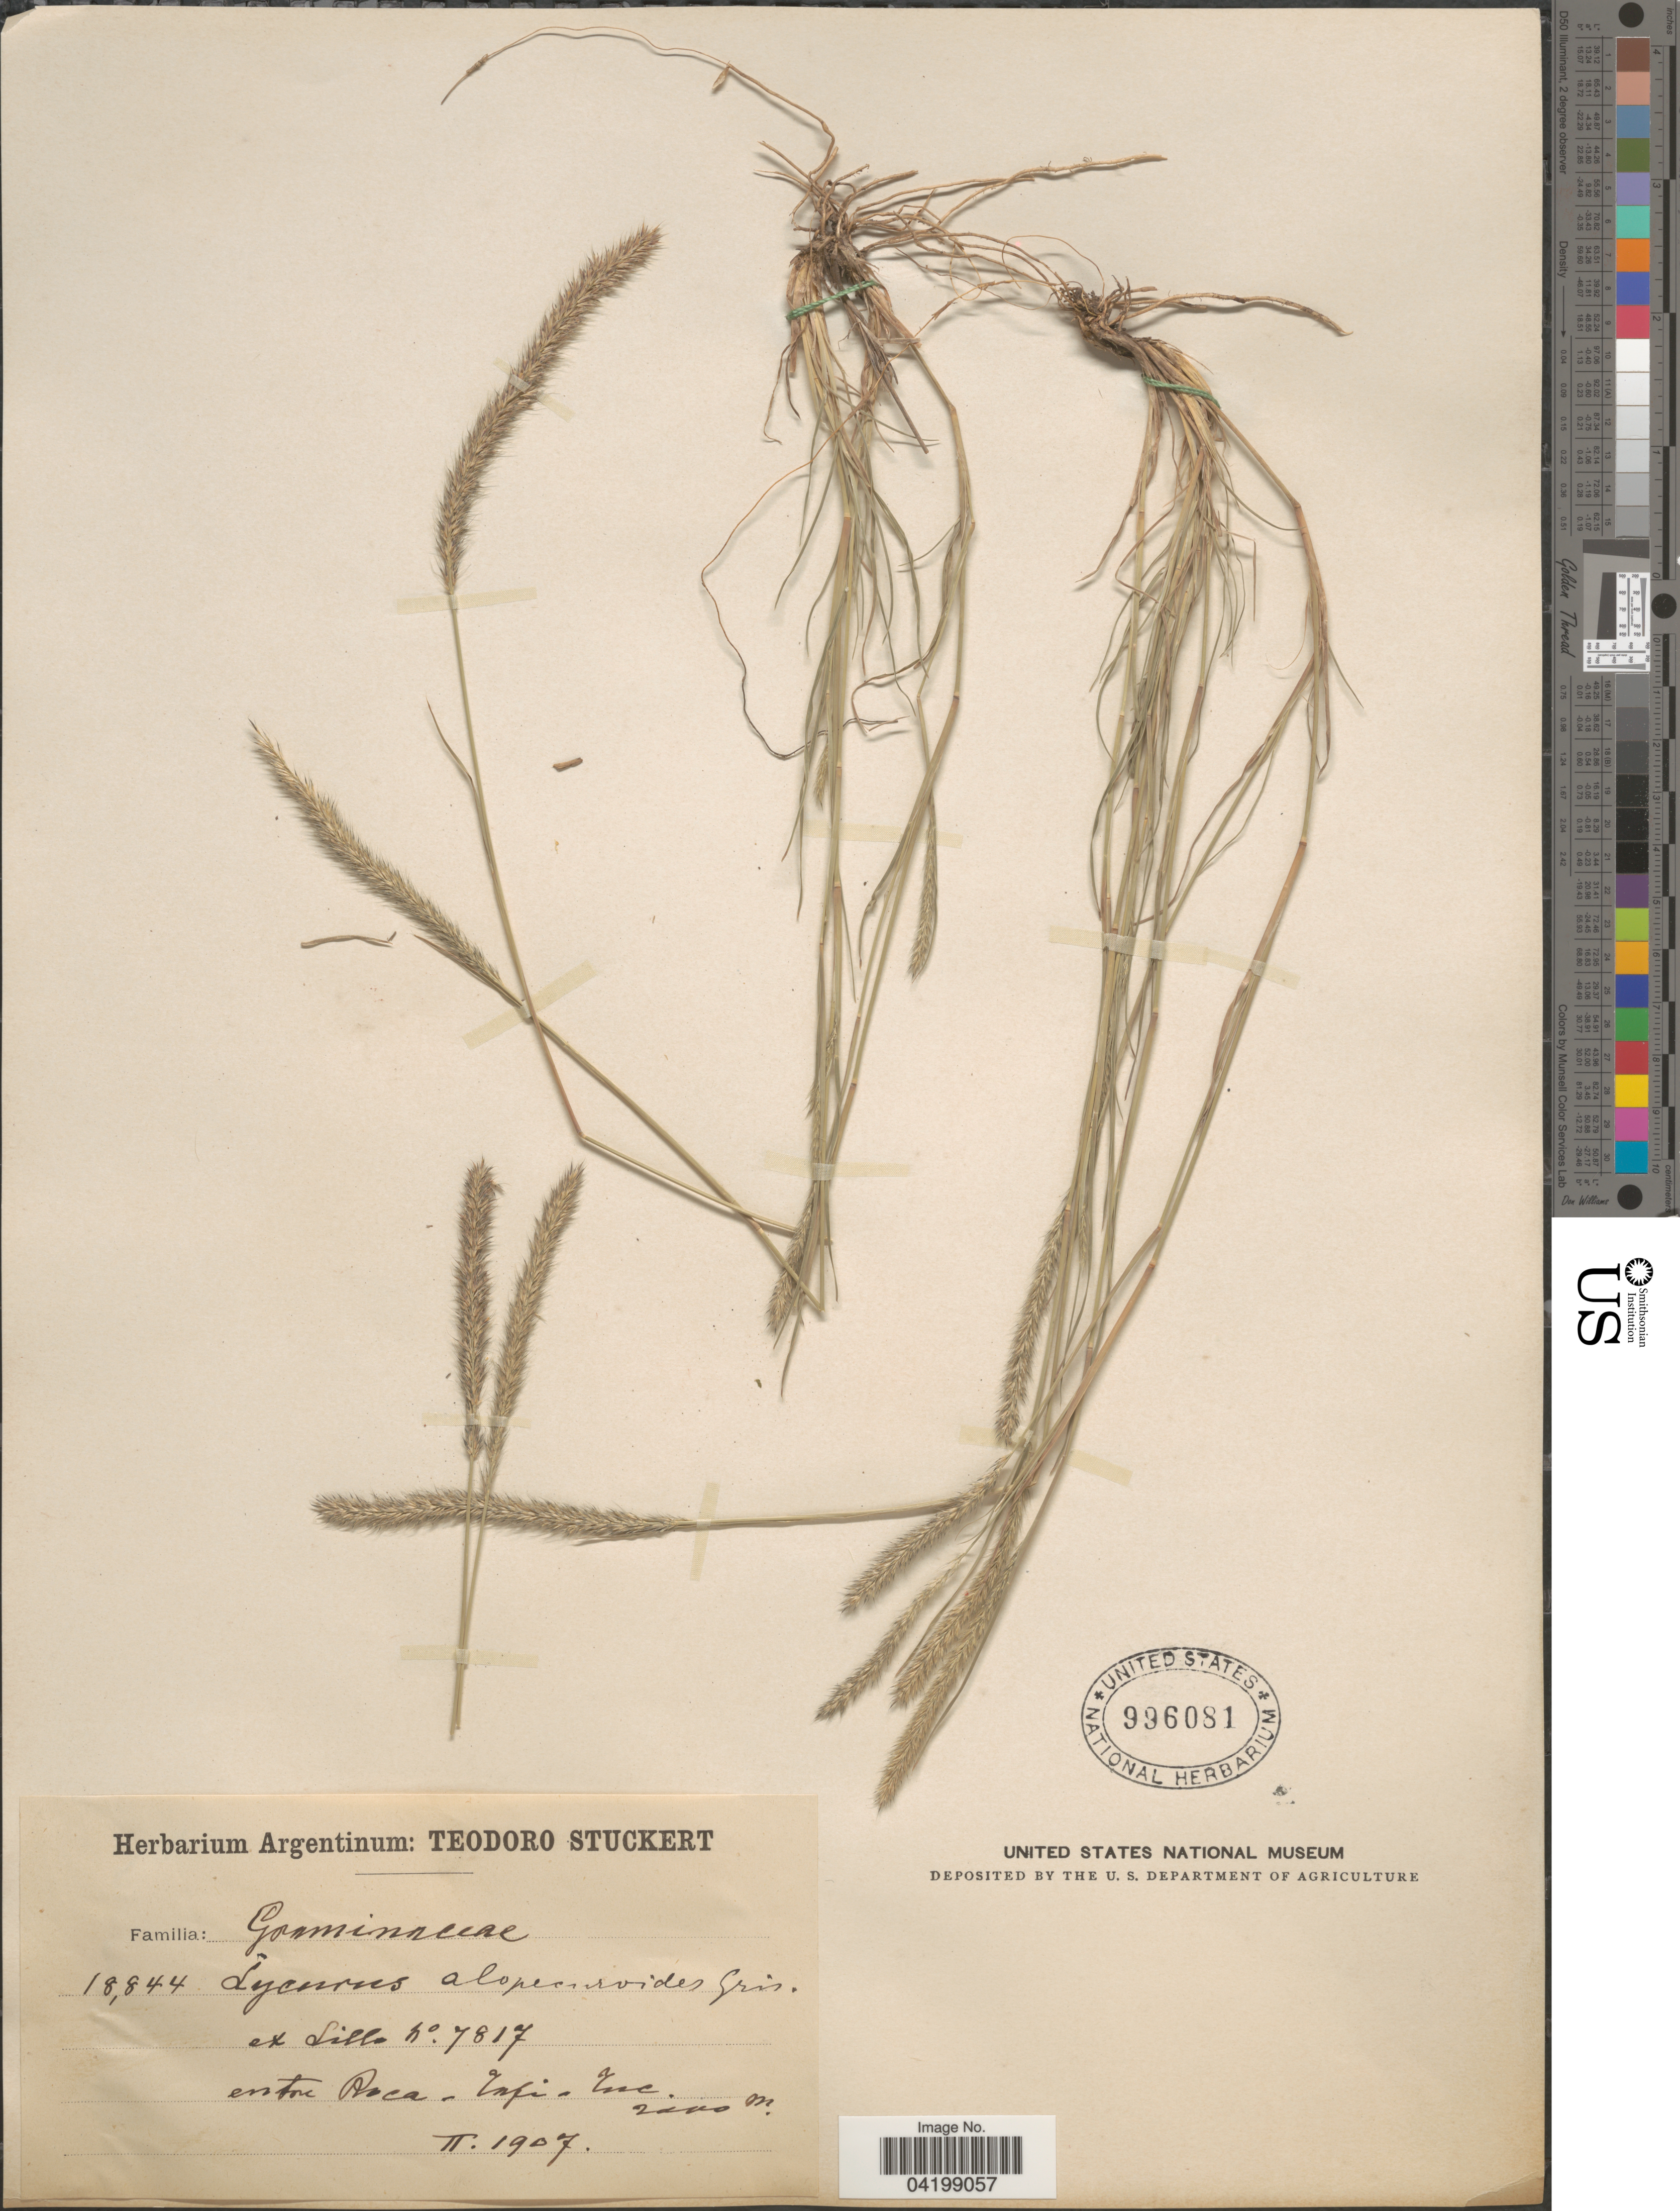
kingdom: Plantae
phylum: Tracheophyta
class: Liliopsida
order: Poales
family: Poaceae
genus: Muhlenbergia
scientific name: Muhlenbergia alopecuroides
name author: (Griseb.) P.M. Peterson & Columbus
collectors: T. Stuckert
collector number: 18844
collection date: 1907-02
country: Argentina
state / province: Tucuman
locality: Entre Roca-Tafi.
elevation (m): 2000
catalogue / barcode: US 996081